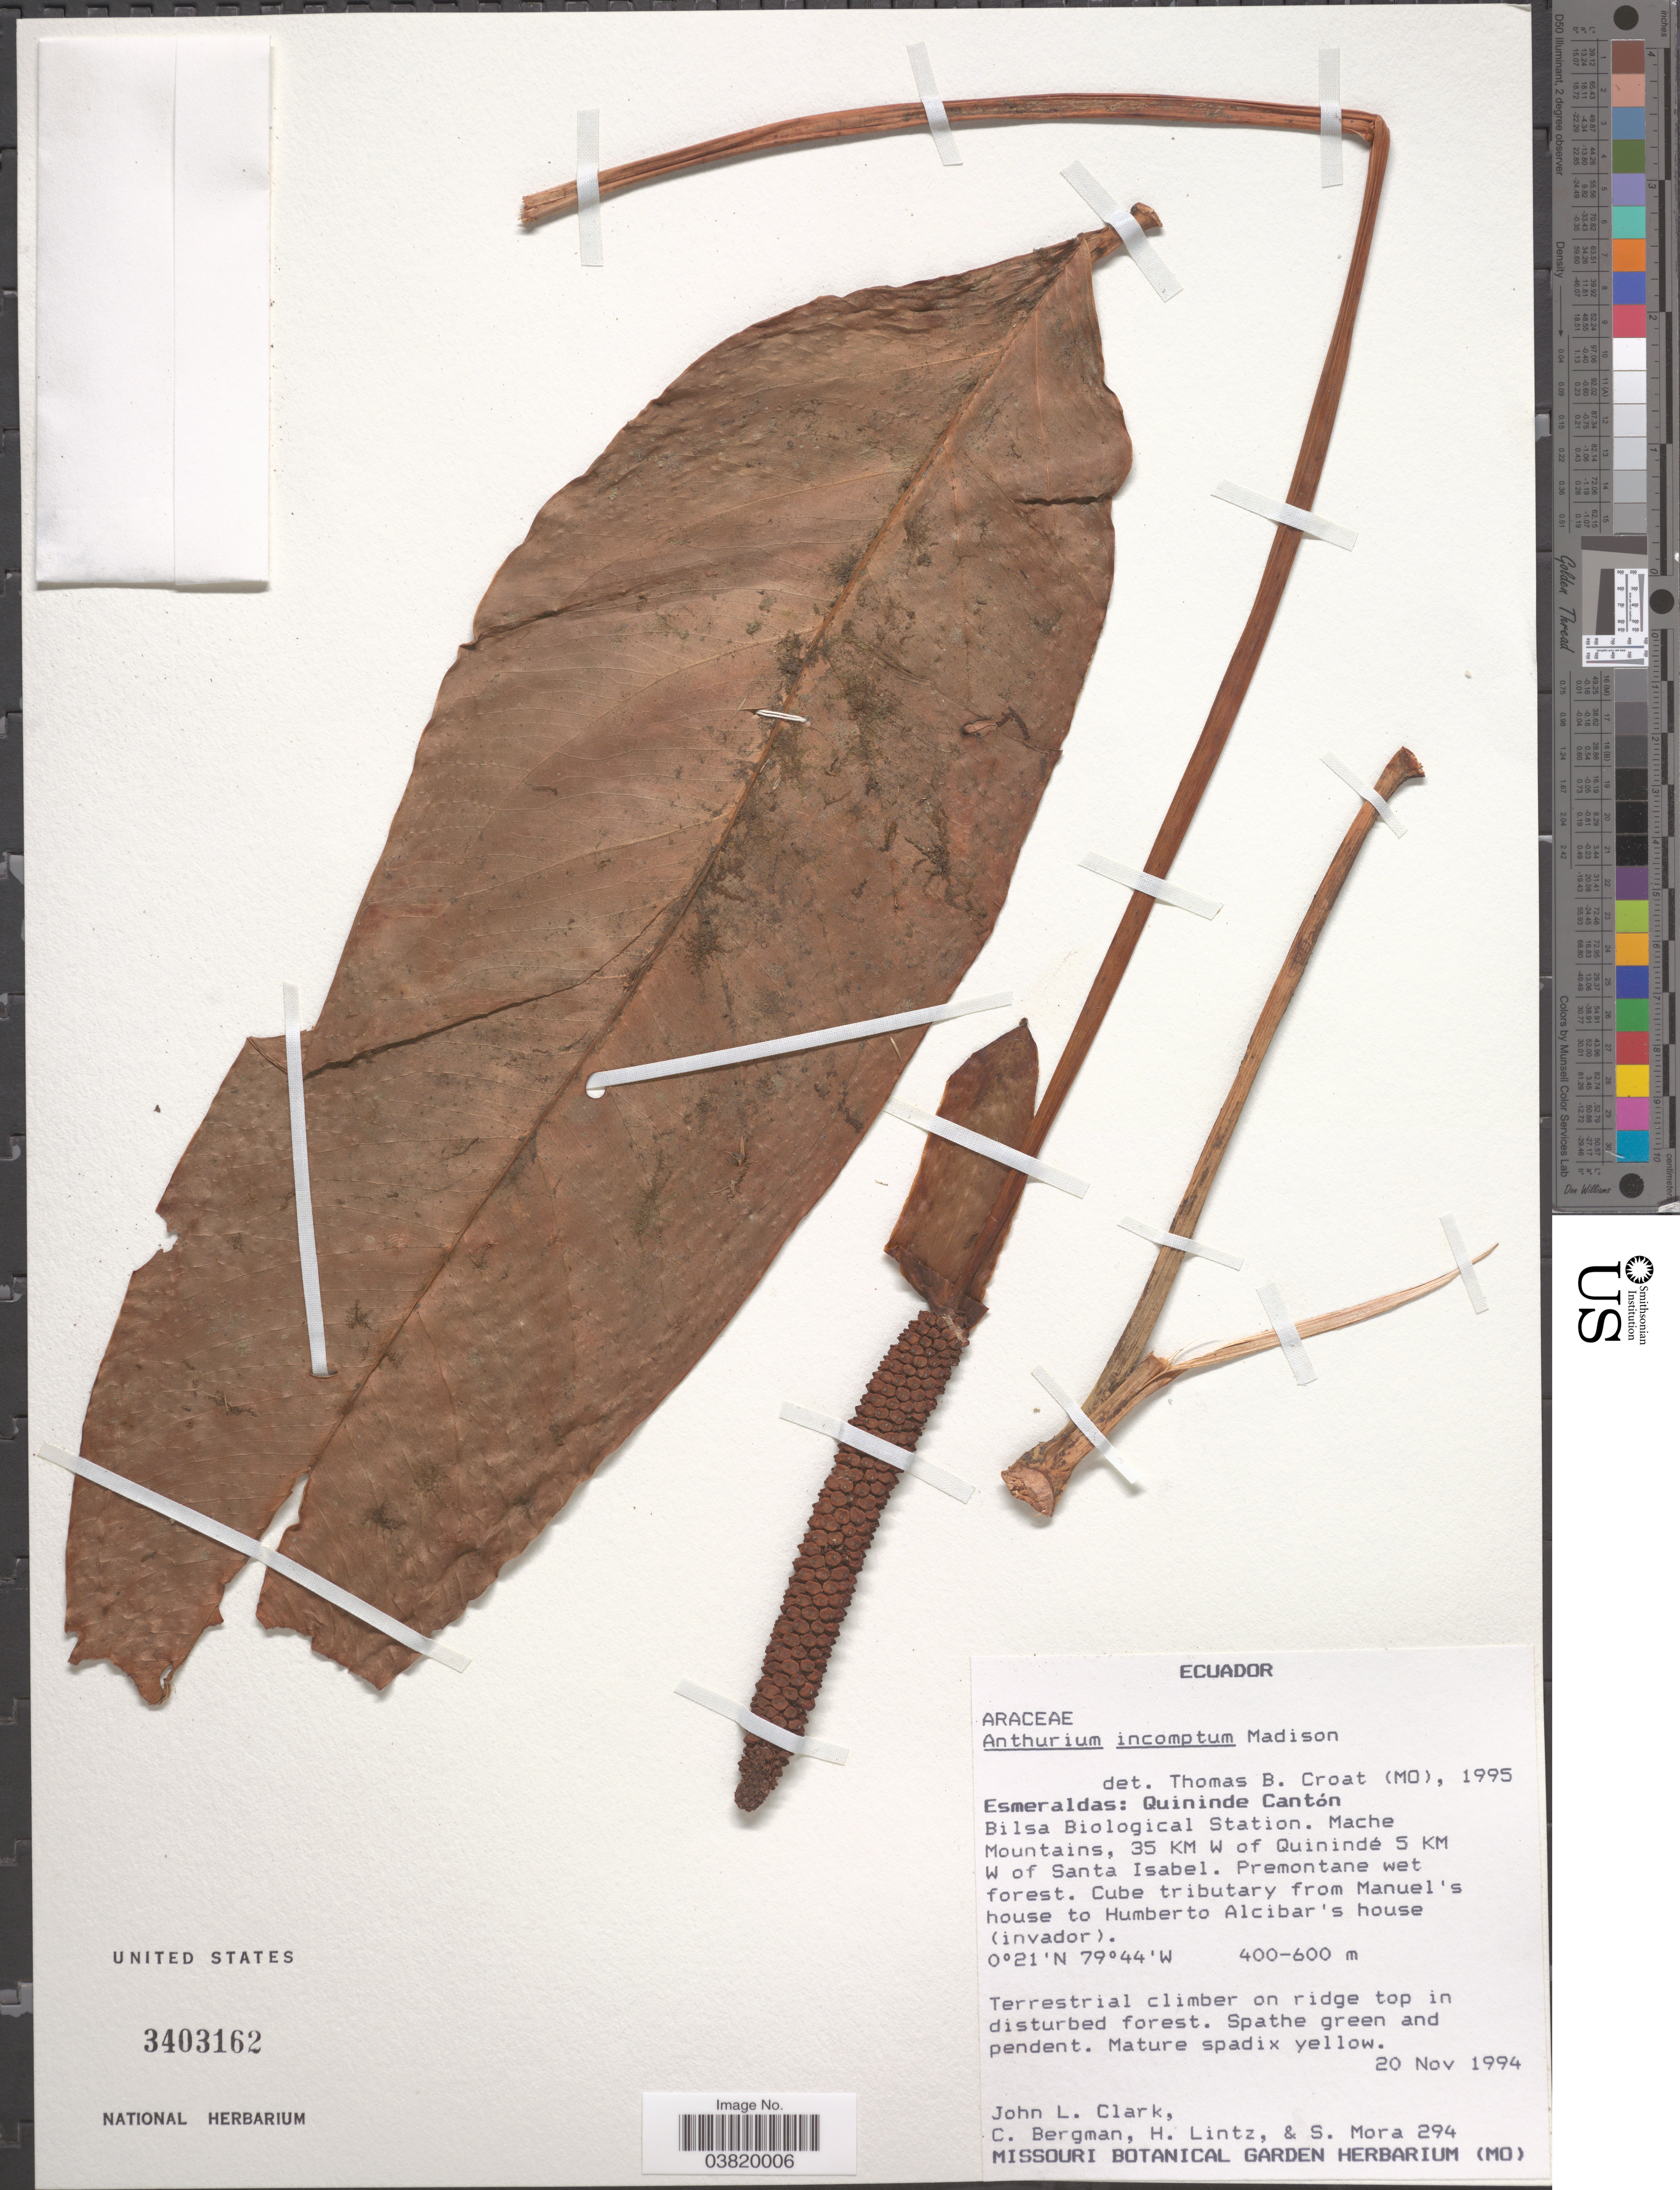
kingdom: Plantae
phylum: Tracheophyta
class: Liliopsida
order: Alismatales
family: Araceae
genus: Anthurium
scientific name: Anthurium incomptum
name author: Madison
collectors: J. L. Clark, C. Bergman, H. Lintz & S. Mora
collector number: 294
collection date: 1994-11-20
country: Ecuador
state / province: Esmeraldas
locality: Quininde Cantón. The Mache-Chindul Ecological Reserve. Bilsa Biological Station. Mache Mountains, 35 km W of Quinindé.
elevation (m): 400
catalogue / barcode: US 3403162